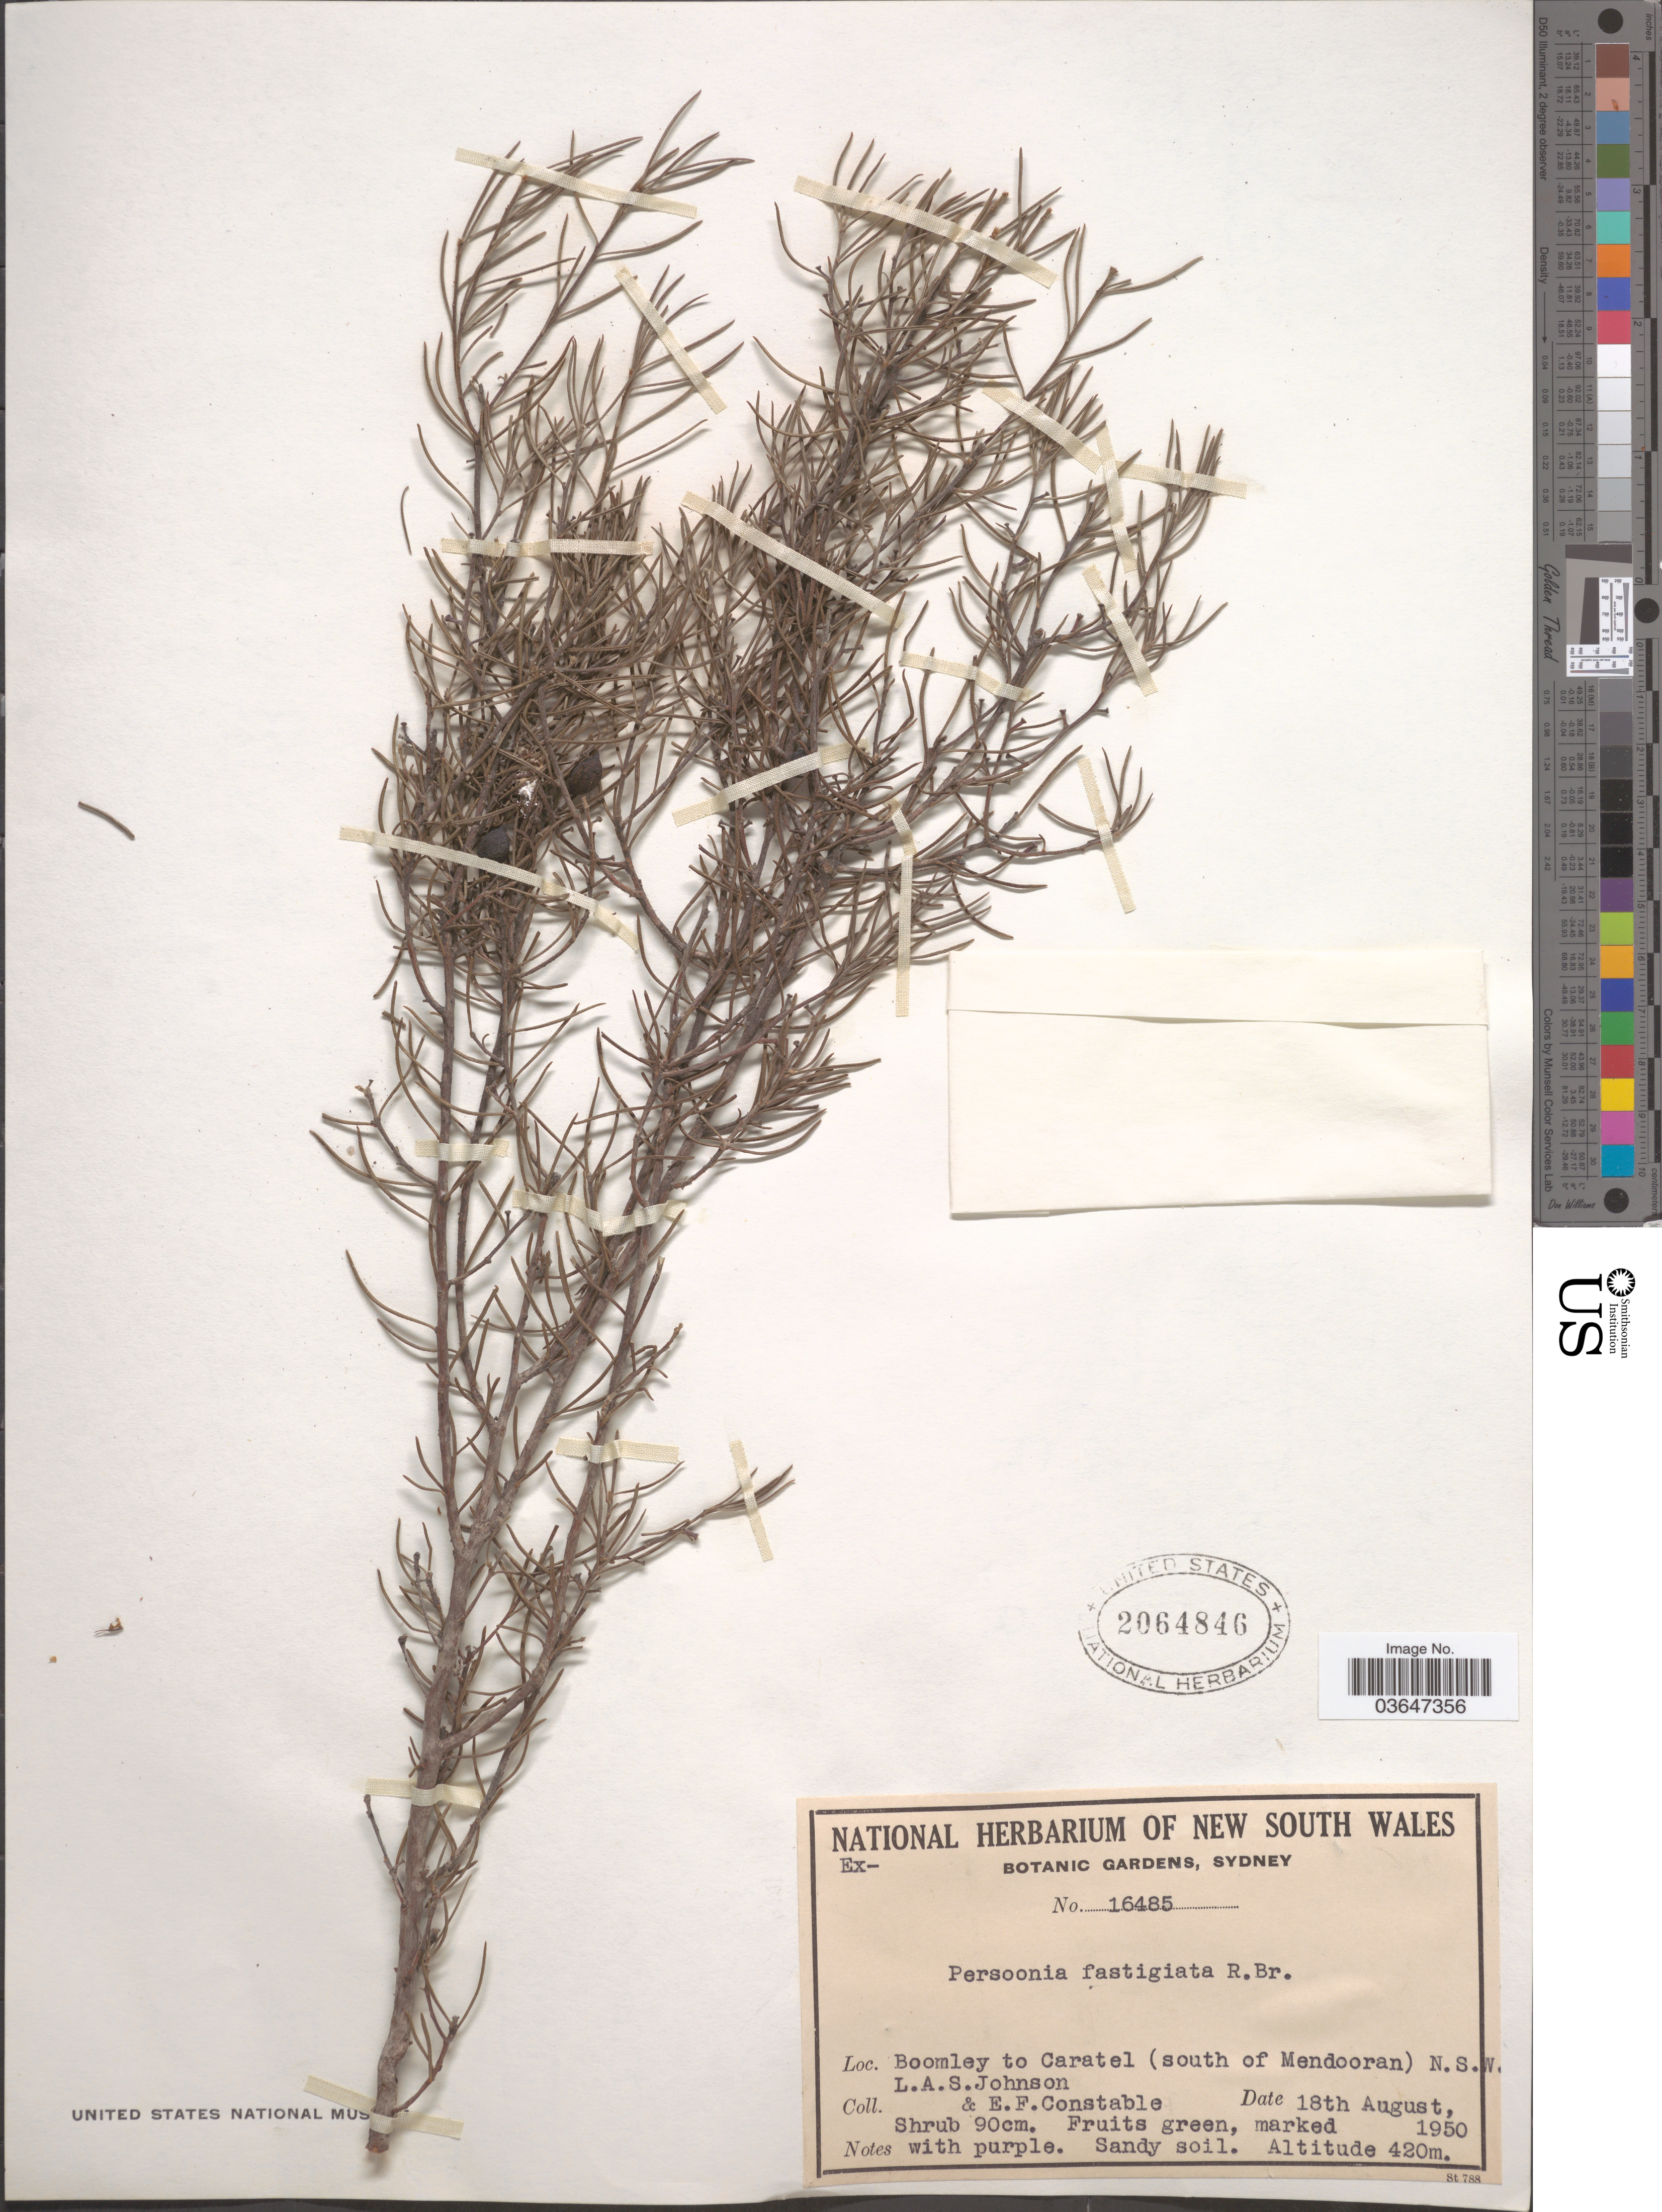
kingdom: Plantae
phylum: Tracheophyta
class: Magnoliopsida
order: Proteales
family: Proteaceae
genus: Persoonia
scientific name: Persoonia fastigiata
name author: R. Br.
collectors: L. A. S. Johnson & E. F. Constable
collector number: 16485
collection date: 1950-08-18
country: Australia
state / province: New South Wales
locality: Boomley to Caratel (south of Mendooran).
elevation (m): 420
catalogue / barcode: US 2064846